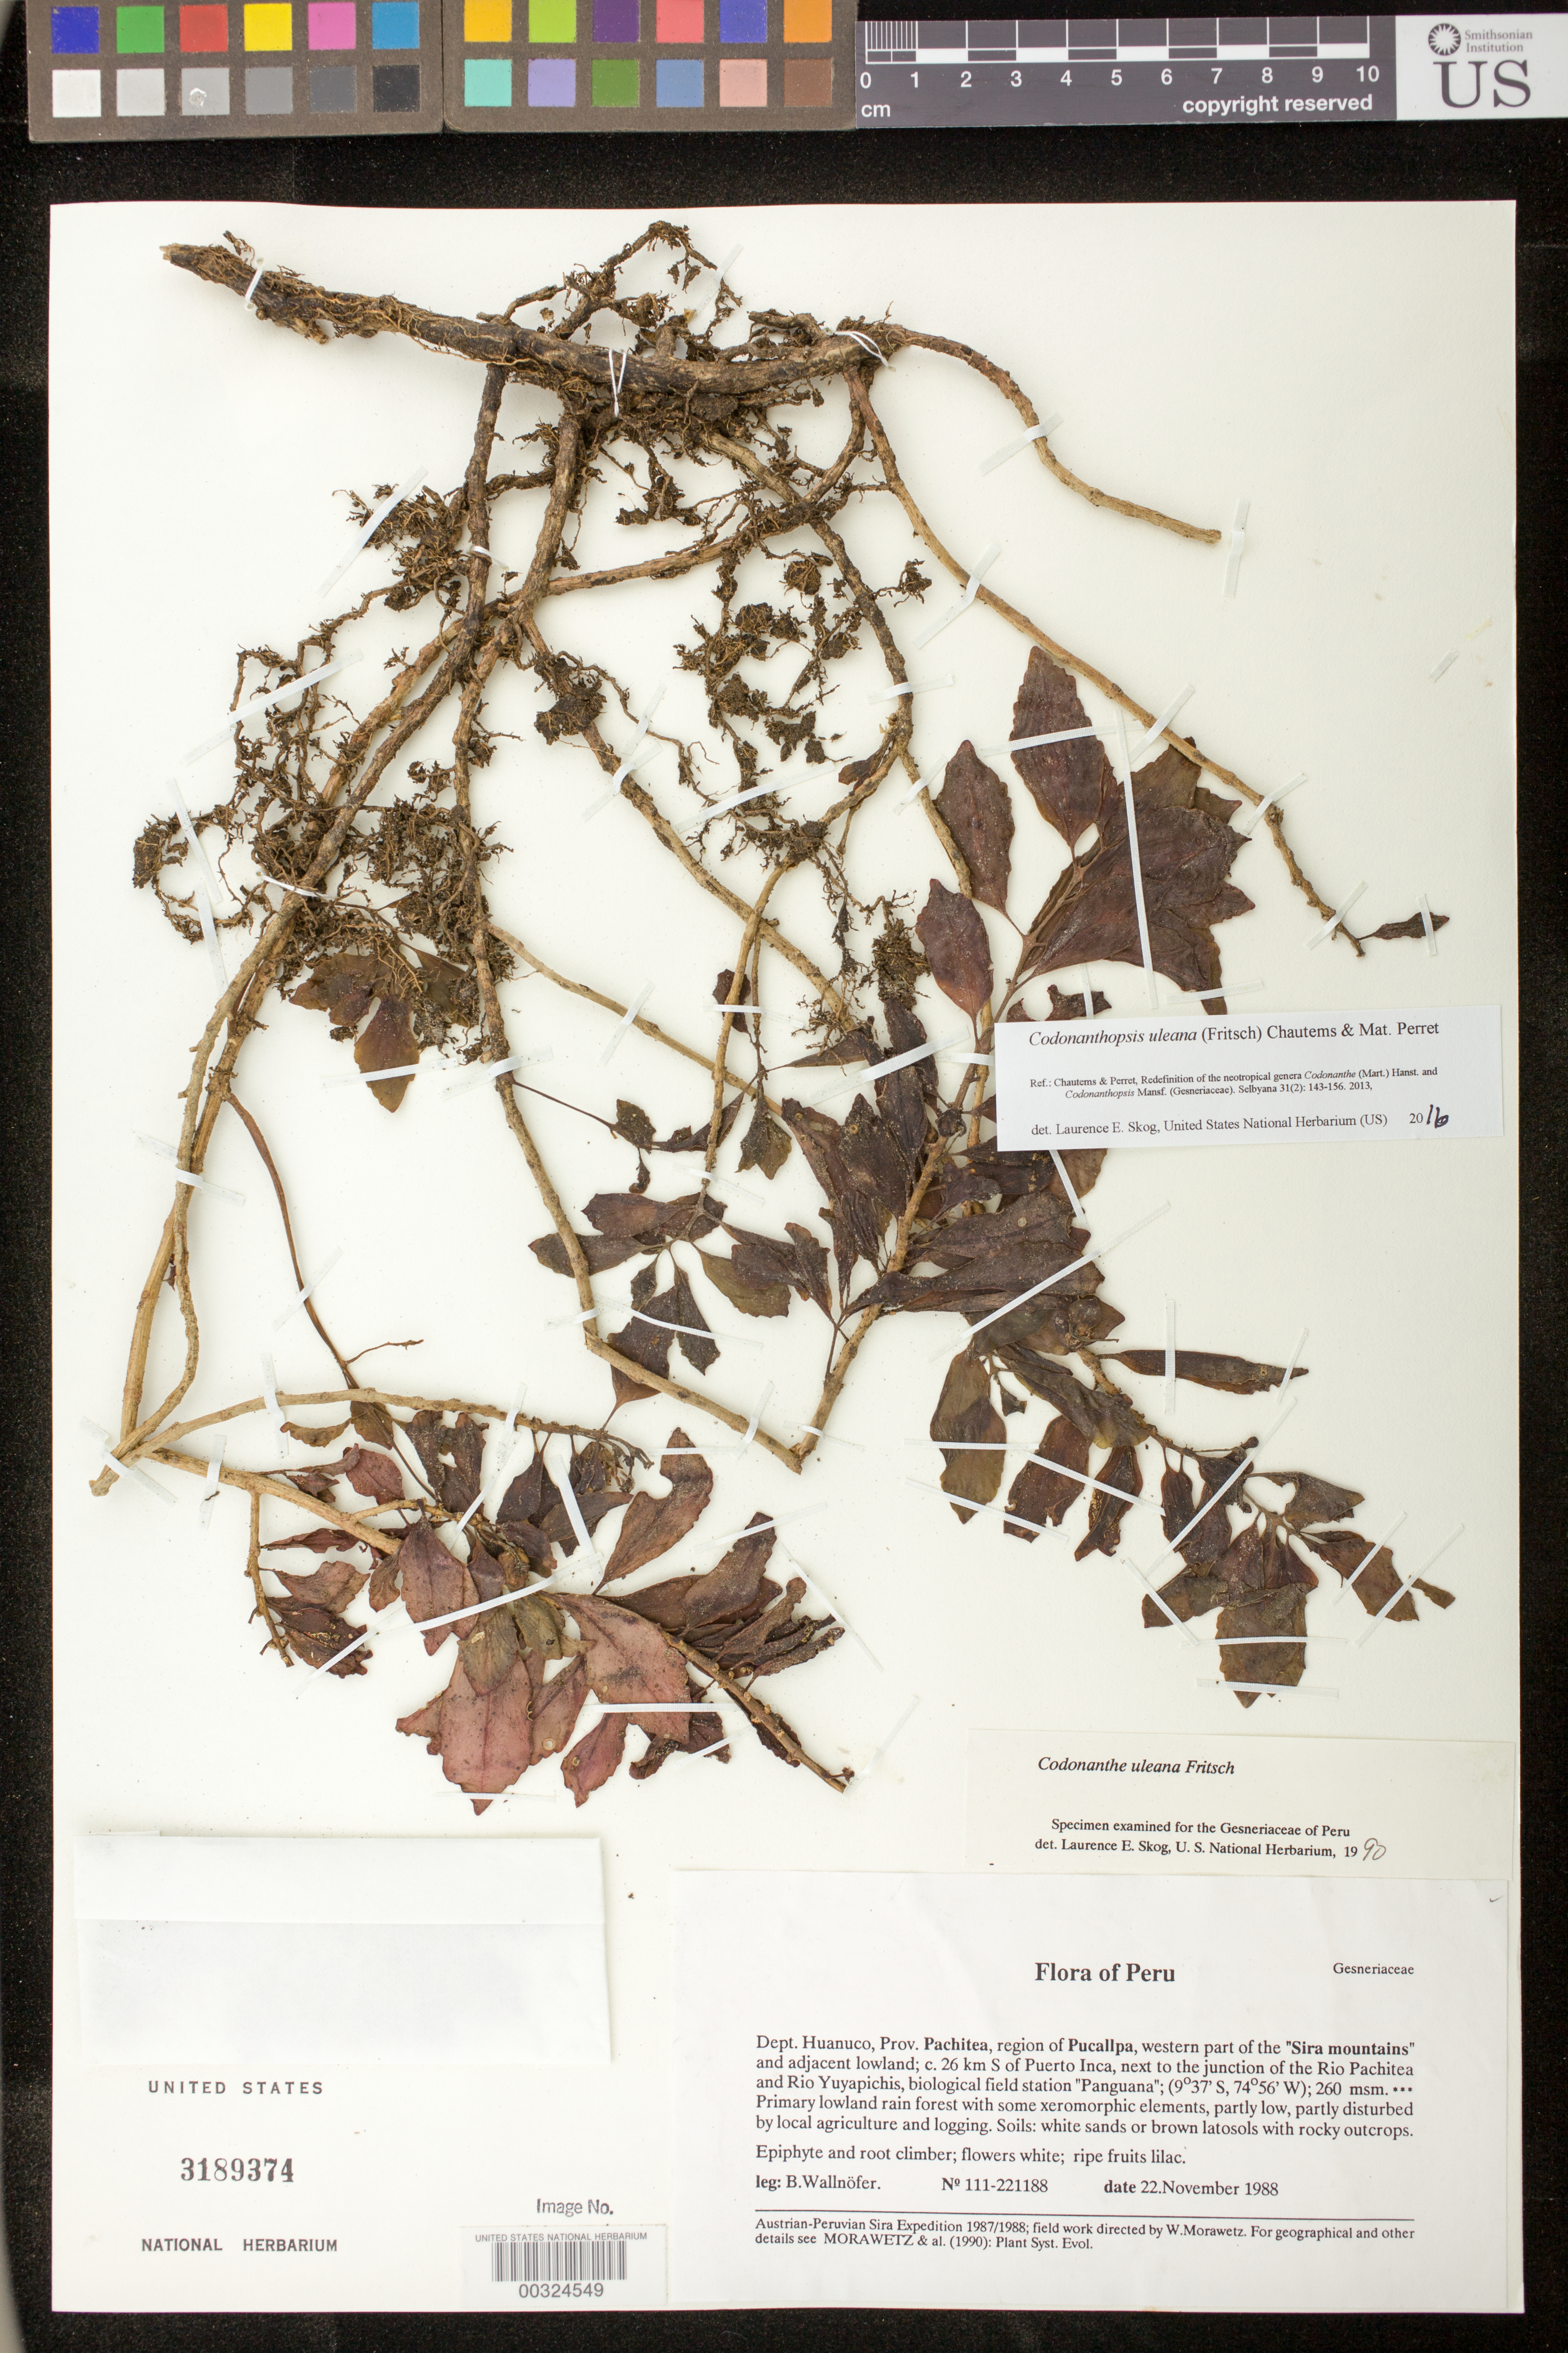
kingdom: Plantae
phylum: Tracheophyta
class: Magnoliopsida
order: Lamiales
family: Gesneriaceae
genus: Codonanthopsis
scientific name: Codonanthopsis uleana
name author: (Fritsch) Chautems & Mat.Perret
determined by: Skog, Laurence E.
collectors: B. Wallnöfer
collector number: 111- 221188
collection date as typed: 22 Nov 1988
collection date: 1988-11-22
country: Peru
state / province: Huánuco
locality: Prov. Pachitea; region of Pucallpa, western part of the "Sira Mountains" and adjacent lowland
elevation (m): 260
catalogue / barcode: US 3189374